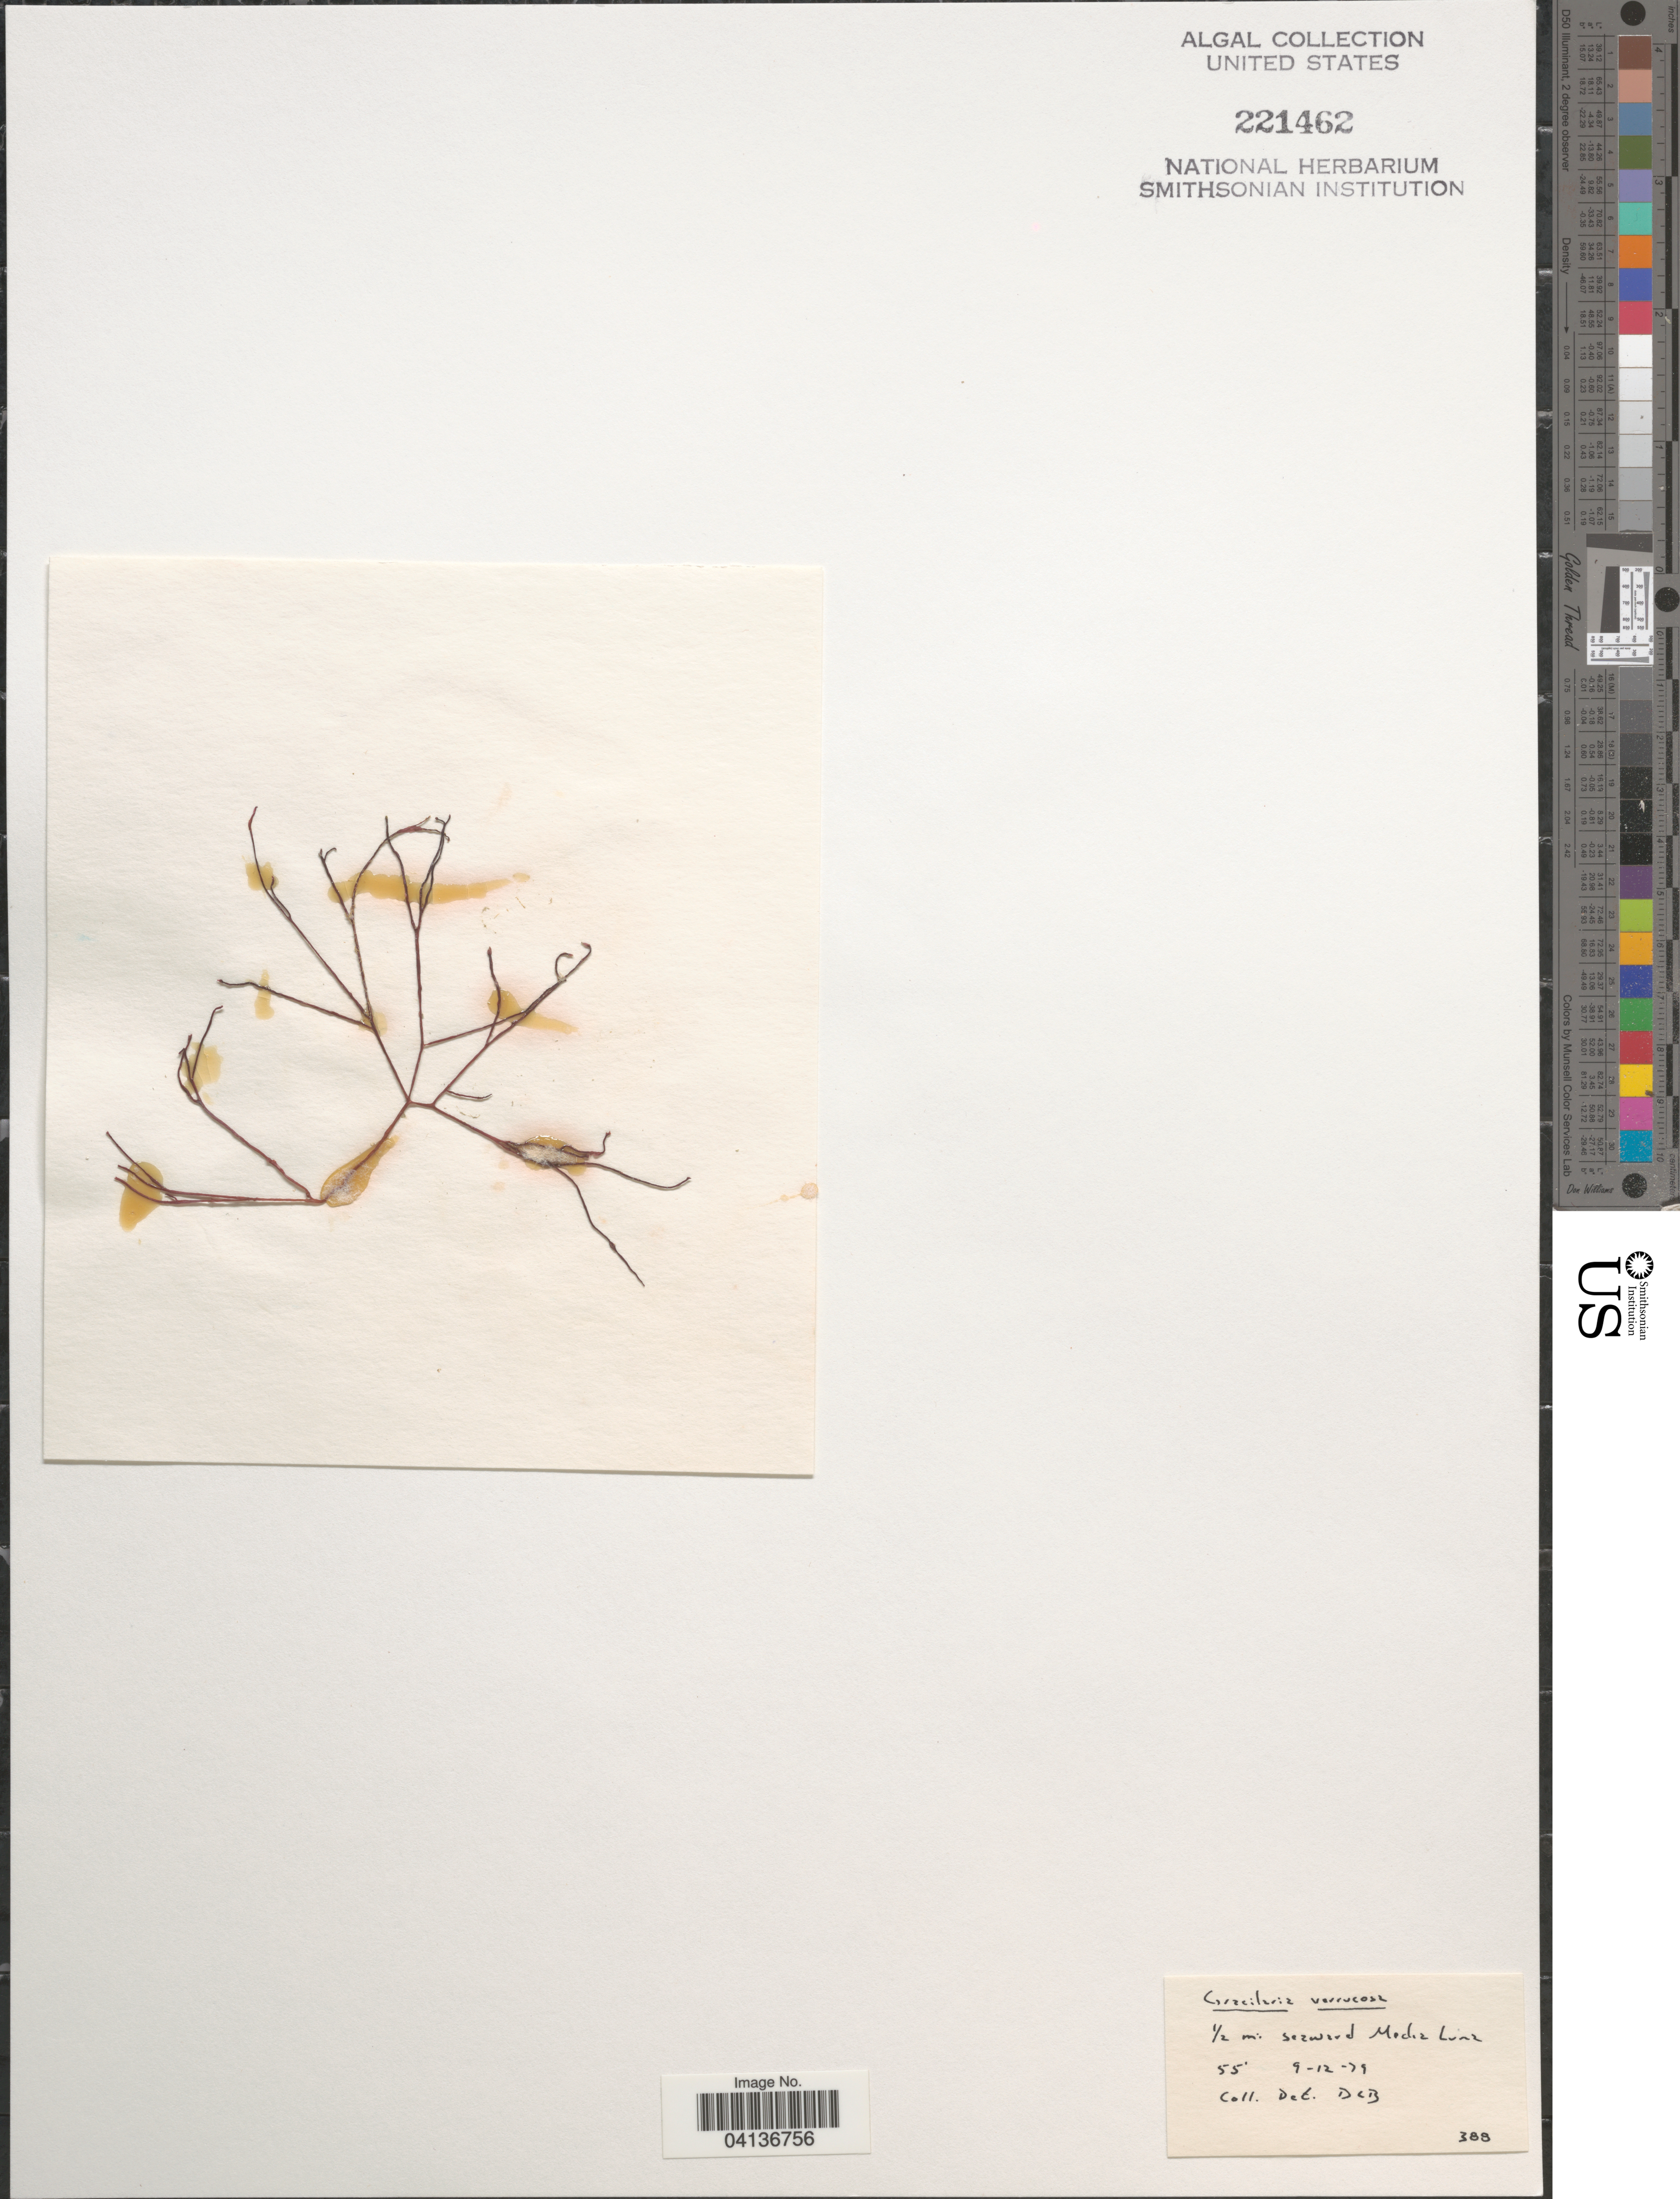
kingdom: Plantae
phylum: Rhodophyta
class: Florideophyceae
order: Gracilariales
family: Gracilariaceae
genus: Gracilariopsis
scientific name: Gracilariopsis longissima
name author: (S.G. Gmel.) Steentoft et al.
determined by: Algae name updating Project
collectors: D. L. B.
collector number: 388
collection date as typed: Transcribed d/m/y: 12/9/79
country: Puerto Rico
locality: ½ mi seaward Media Luna.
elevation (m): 17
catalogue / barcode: US 221462